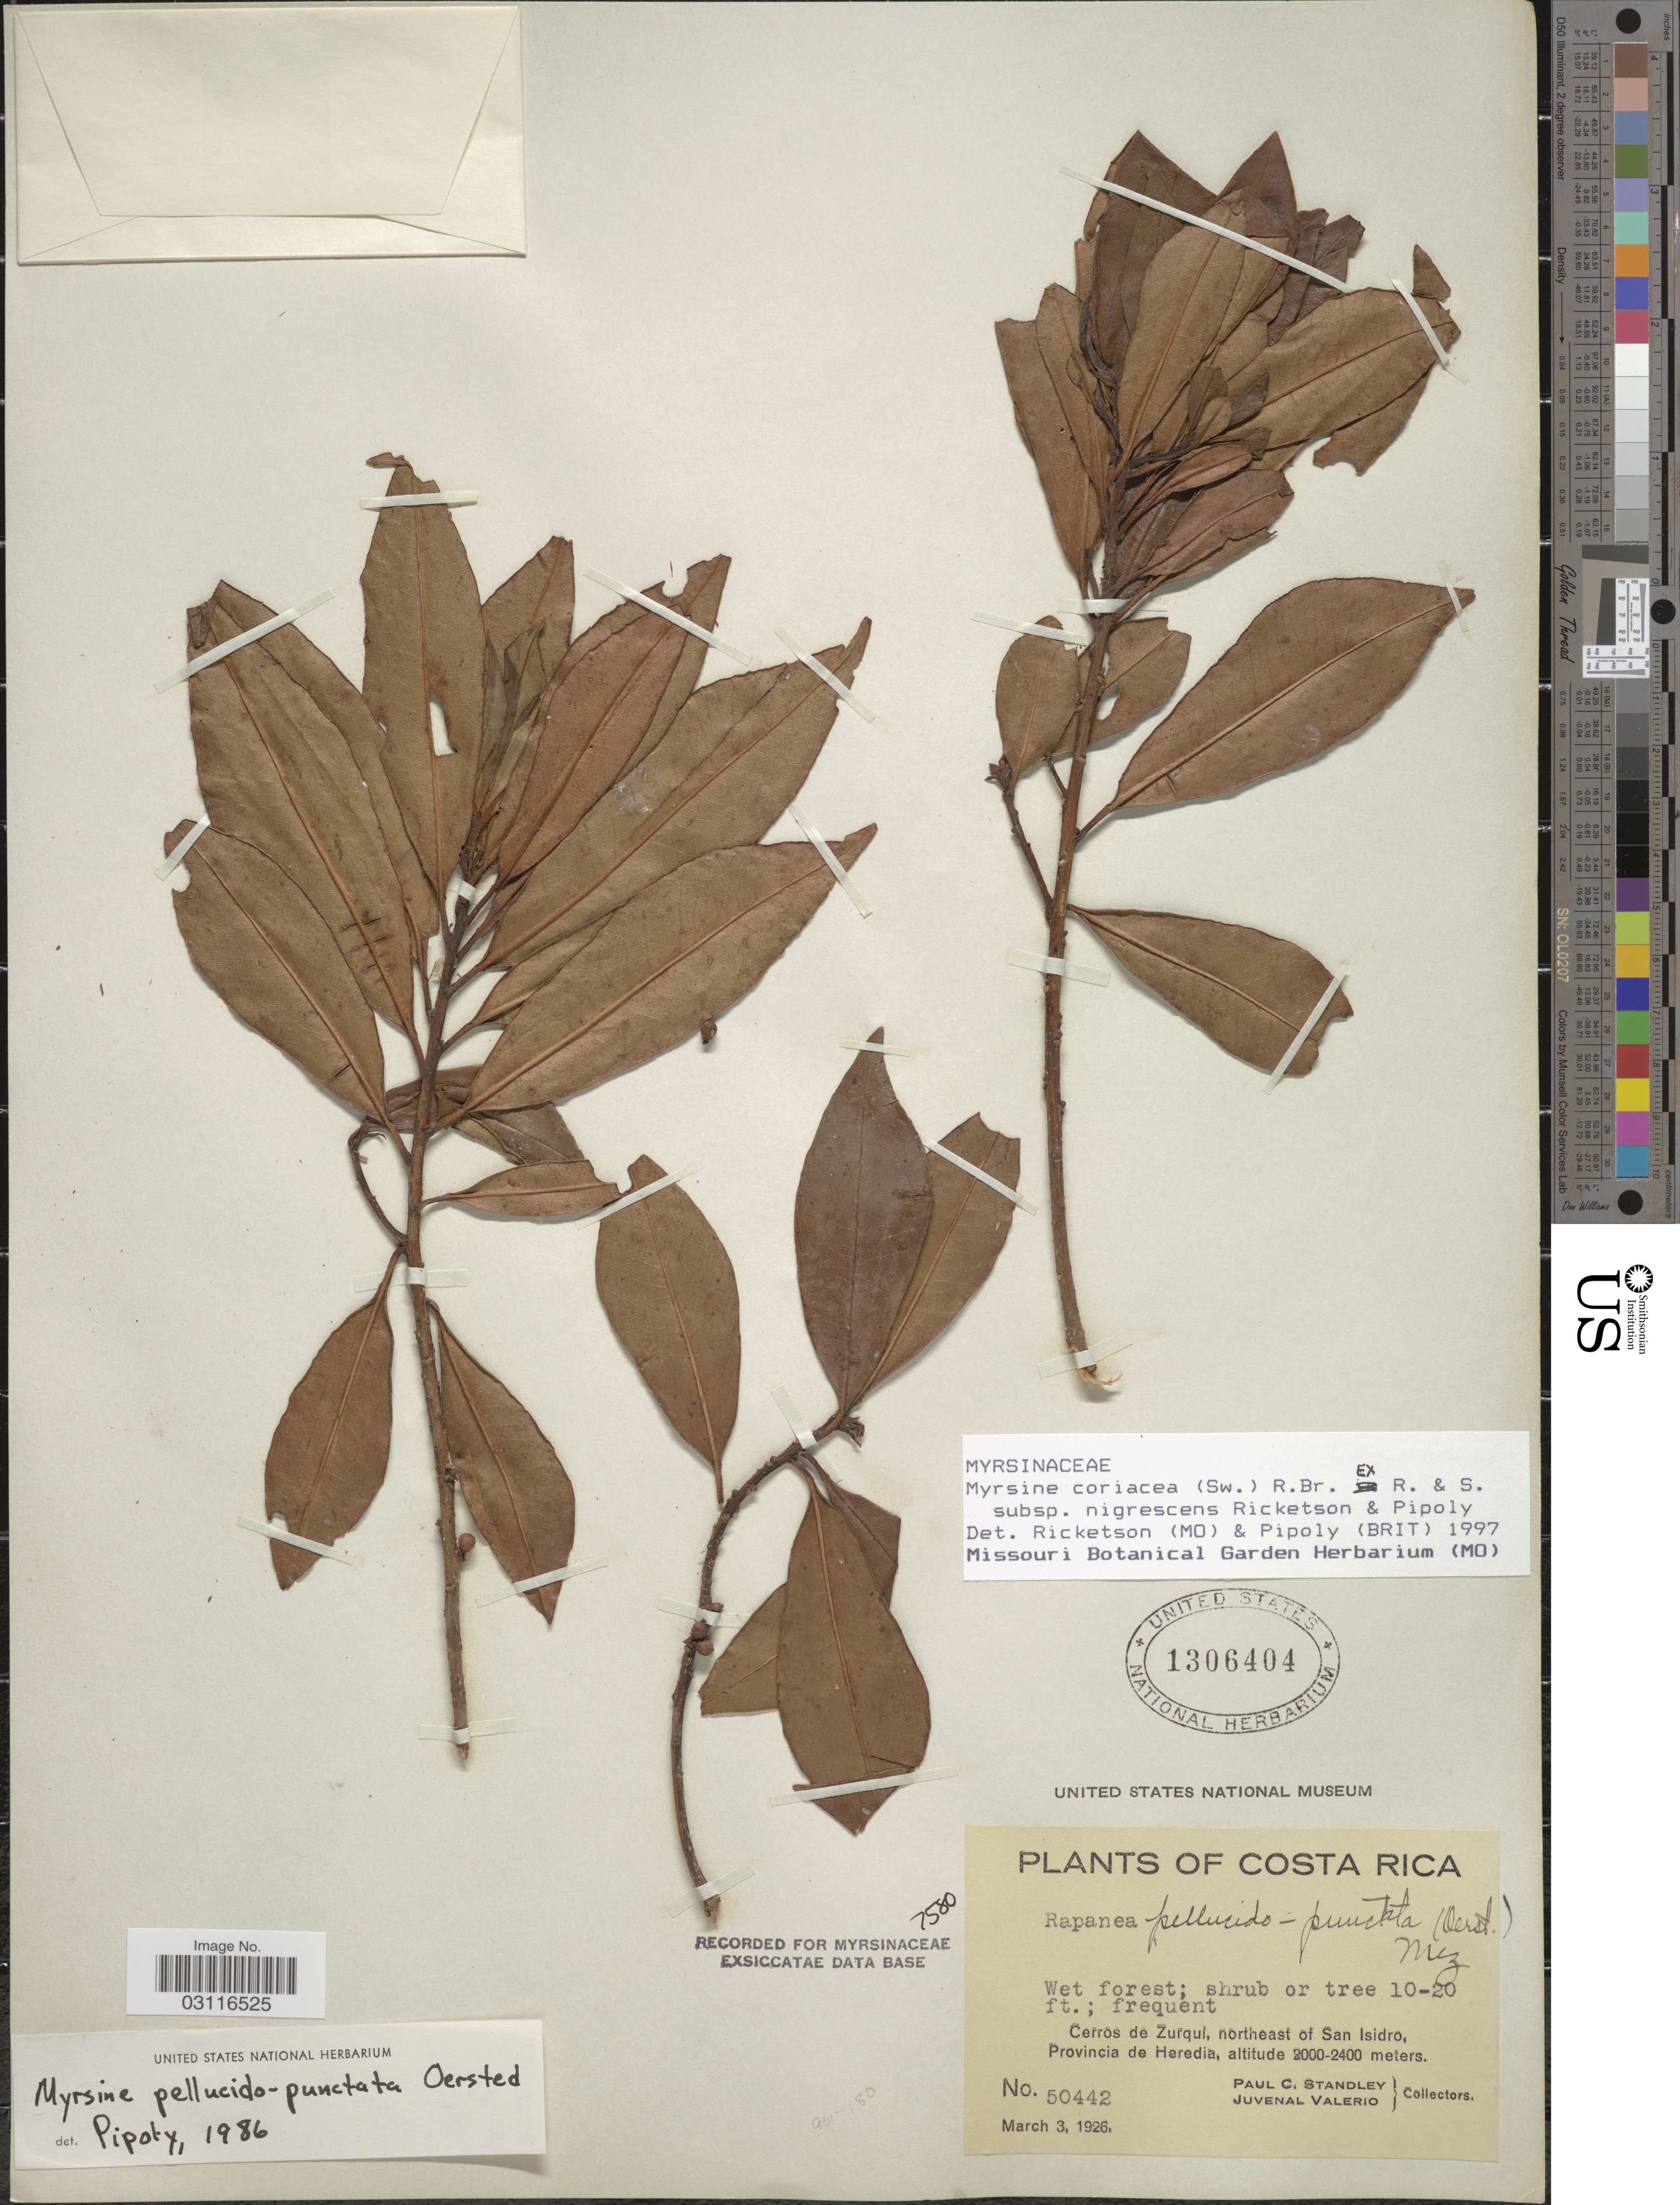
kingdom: Plantae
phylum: Tracheophyta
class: Magnoliopsida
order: Ericales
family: Primulaceae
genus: Myrsine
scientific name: Myrsine coriacea subsp. nigrescens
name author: (Lundell) Ricketson & Pipoly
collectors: P. C. Standley & J. Valerio R.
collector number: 50442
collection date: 1926-03-03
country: Costa Rica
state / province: Heredia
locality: Cerros de Zurqui, northeast of San Isidro.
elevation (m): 2000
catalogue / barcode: US 1306404